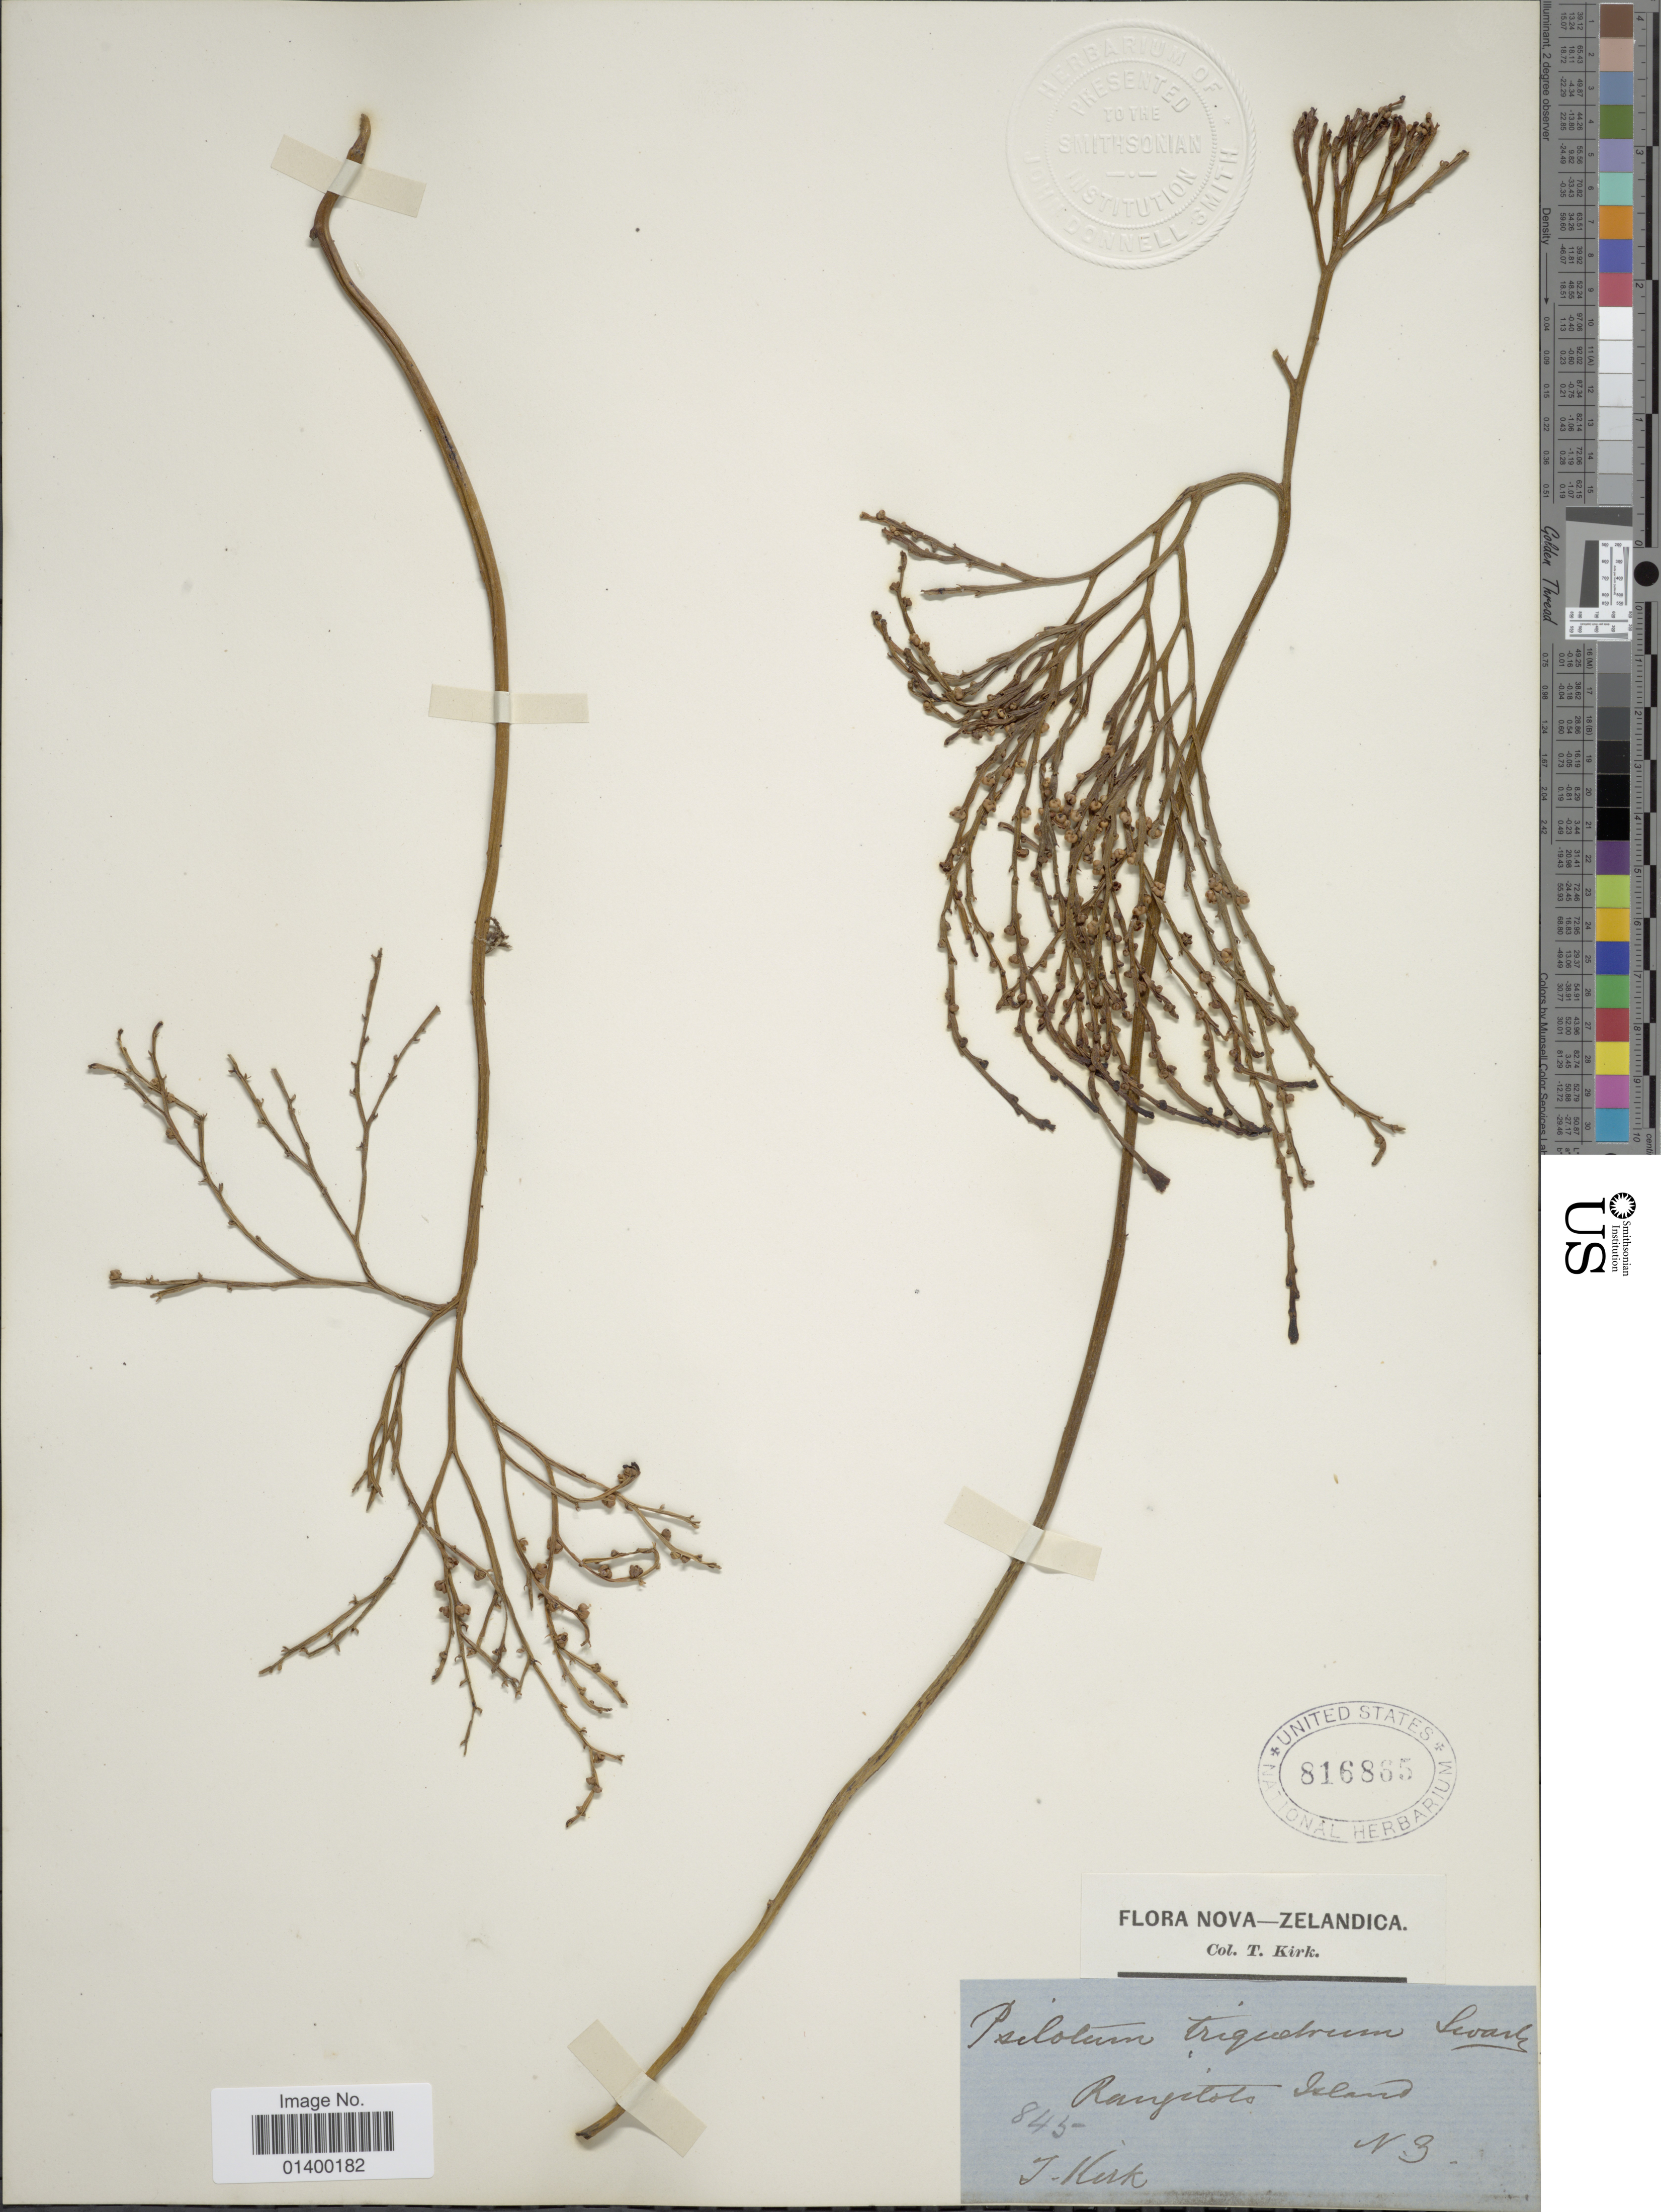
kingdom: Plantae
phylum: Tracheophyta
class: Polypodiopsida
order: Psilotales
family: Psilotaceae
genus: Psilotum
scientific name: Psilotum nudum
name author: (L.) P. Beauv.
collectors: T. Kirk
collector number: n3 *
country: New Zealand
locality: Rangelito Island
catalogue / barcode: US 816865